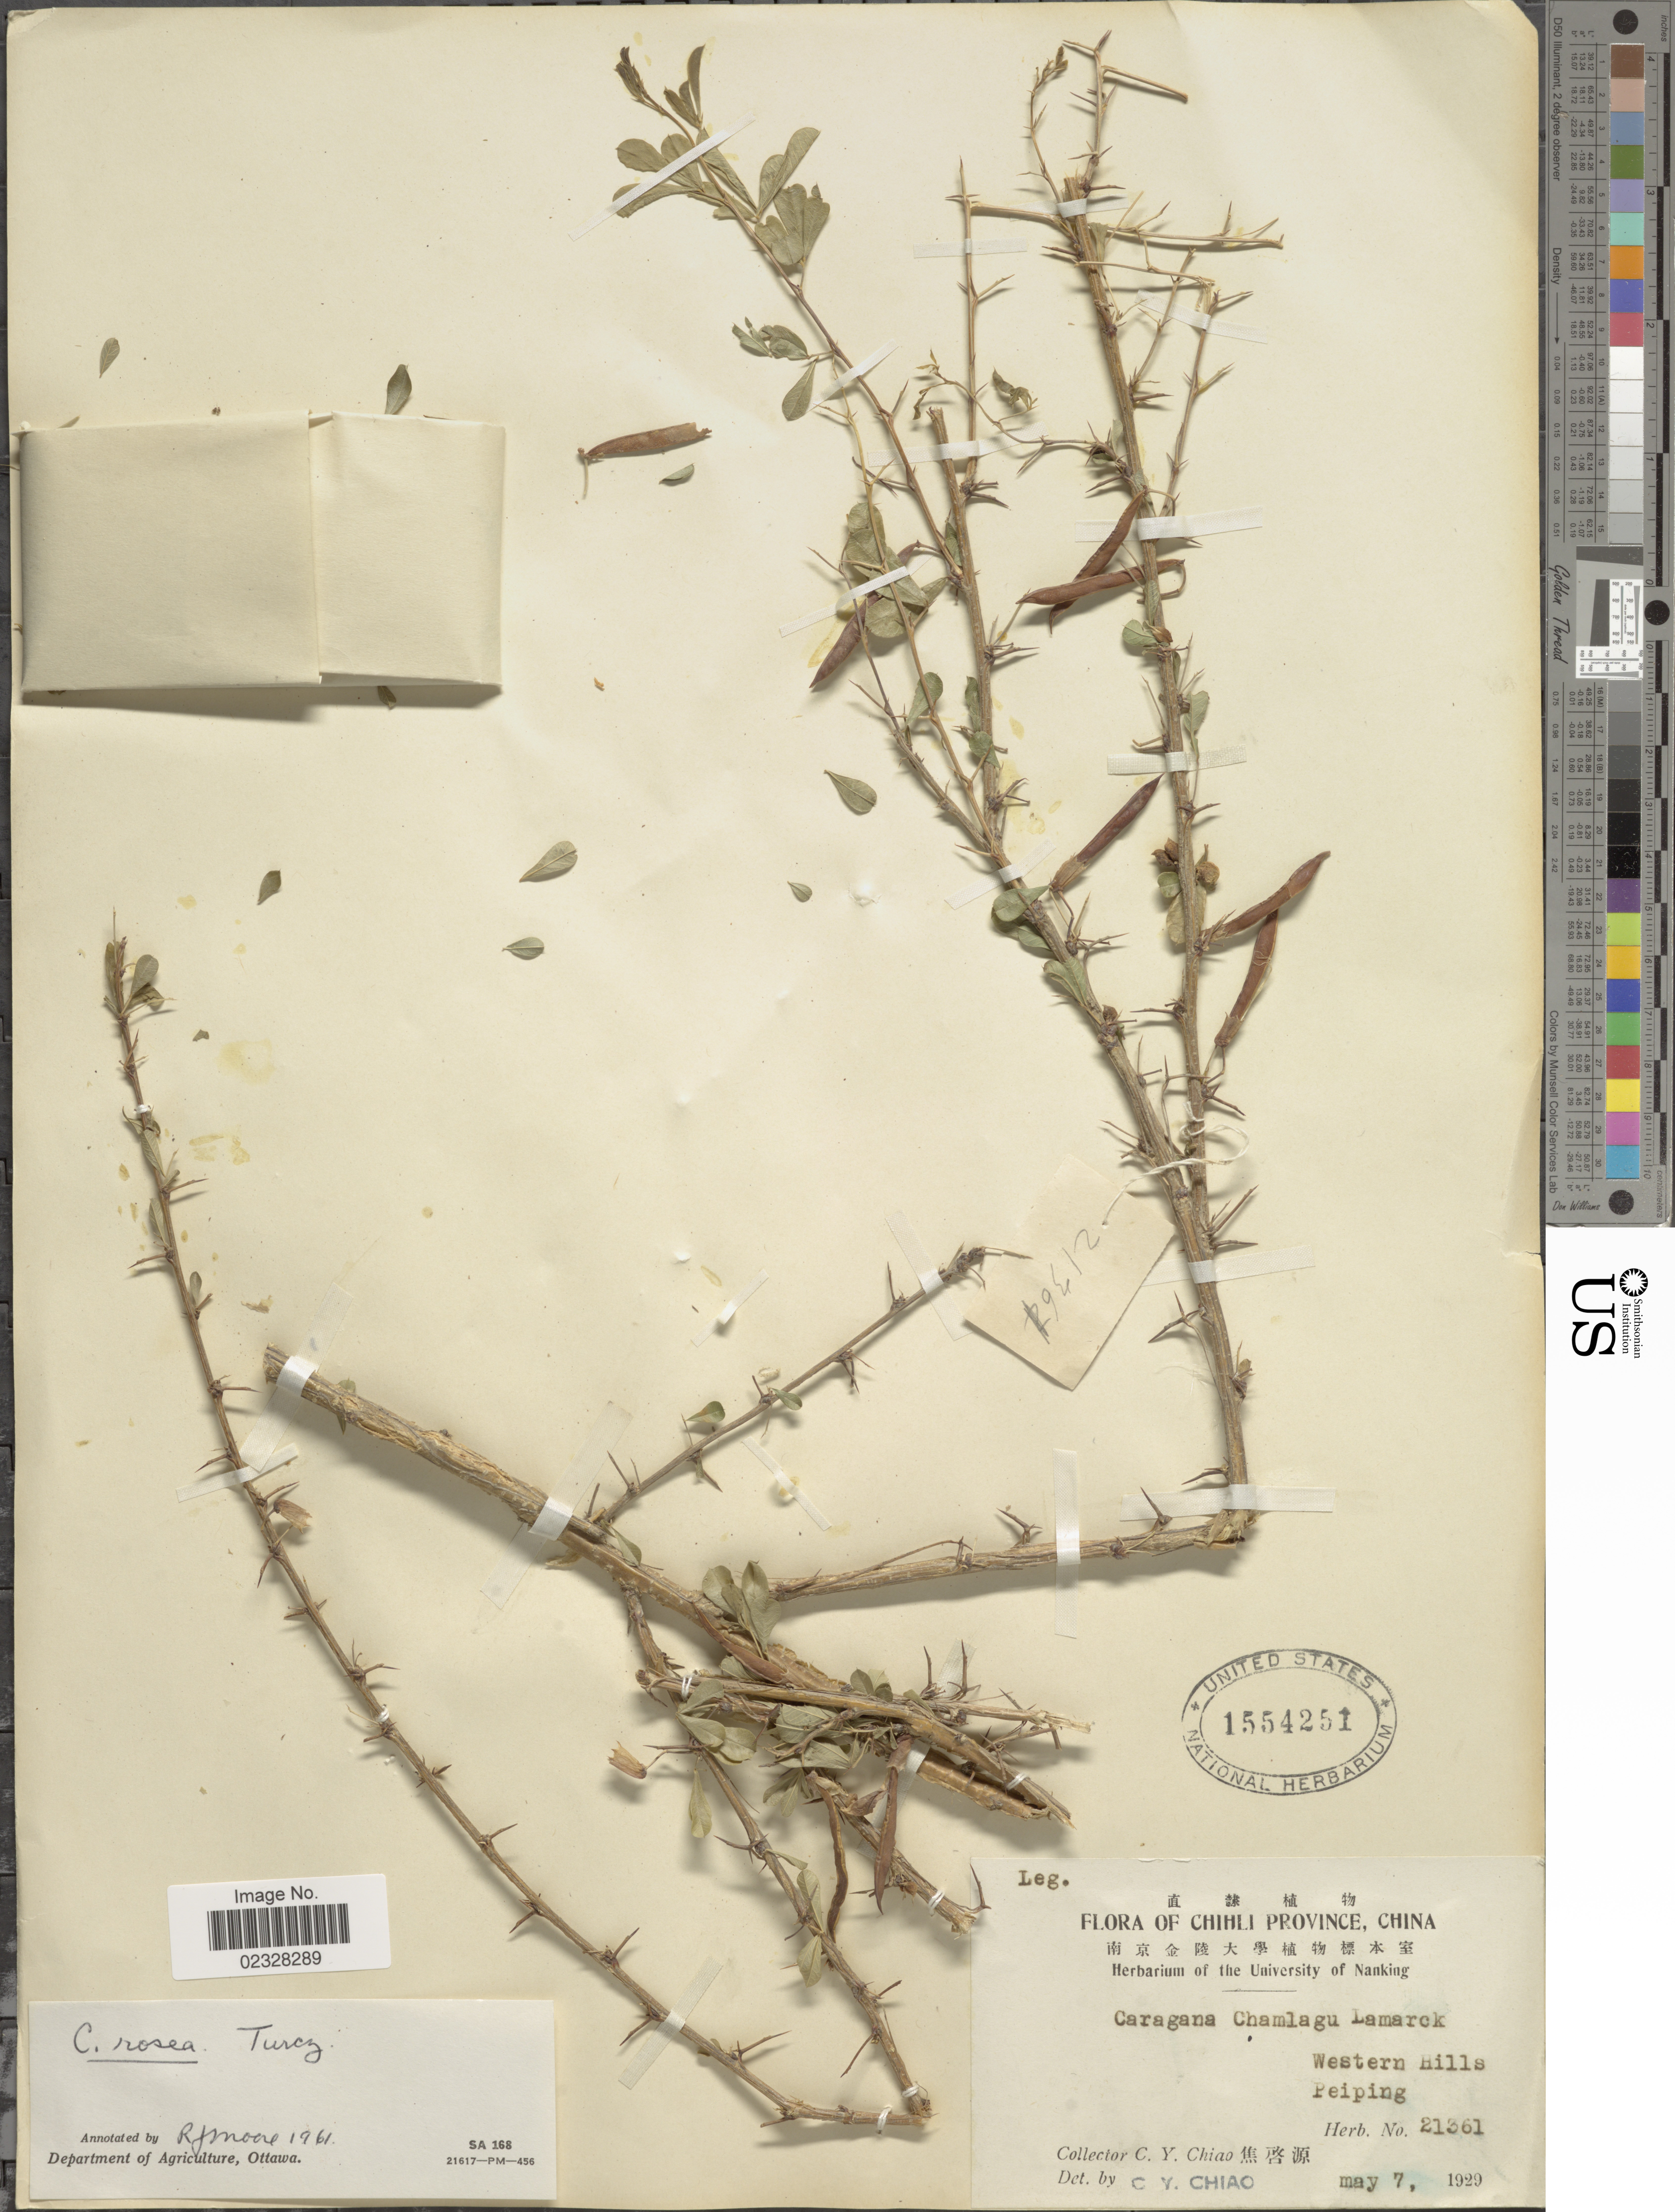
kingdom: Plantae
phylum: Tracheophyta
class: Magnoliopsida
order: Fabales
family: Fabaceae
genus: Caragana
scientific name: Caragana rosea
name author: Maxim.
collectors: C. Y. Chiao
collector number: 21361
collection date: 1929-05-07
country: China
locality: Chihli Province, Western Hills, Peiping.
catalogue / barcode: US 1554251